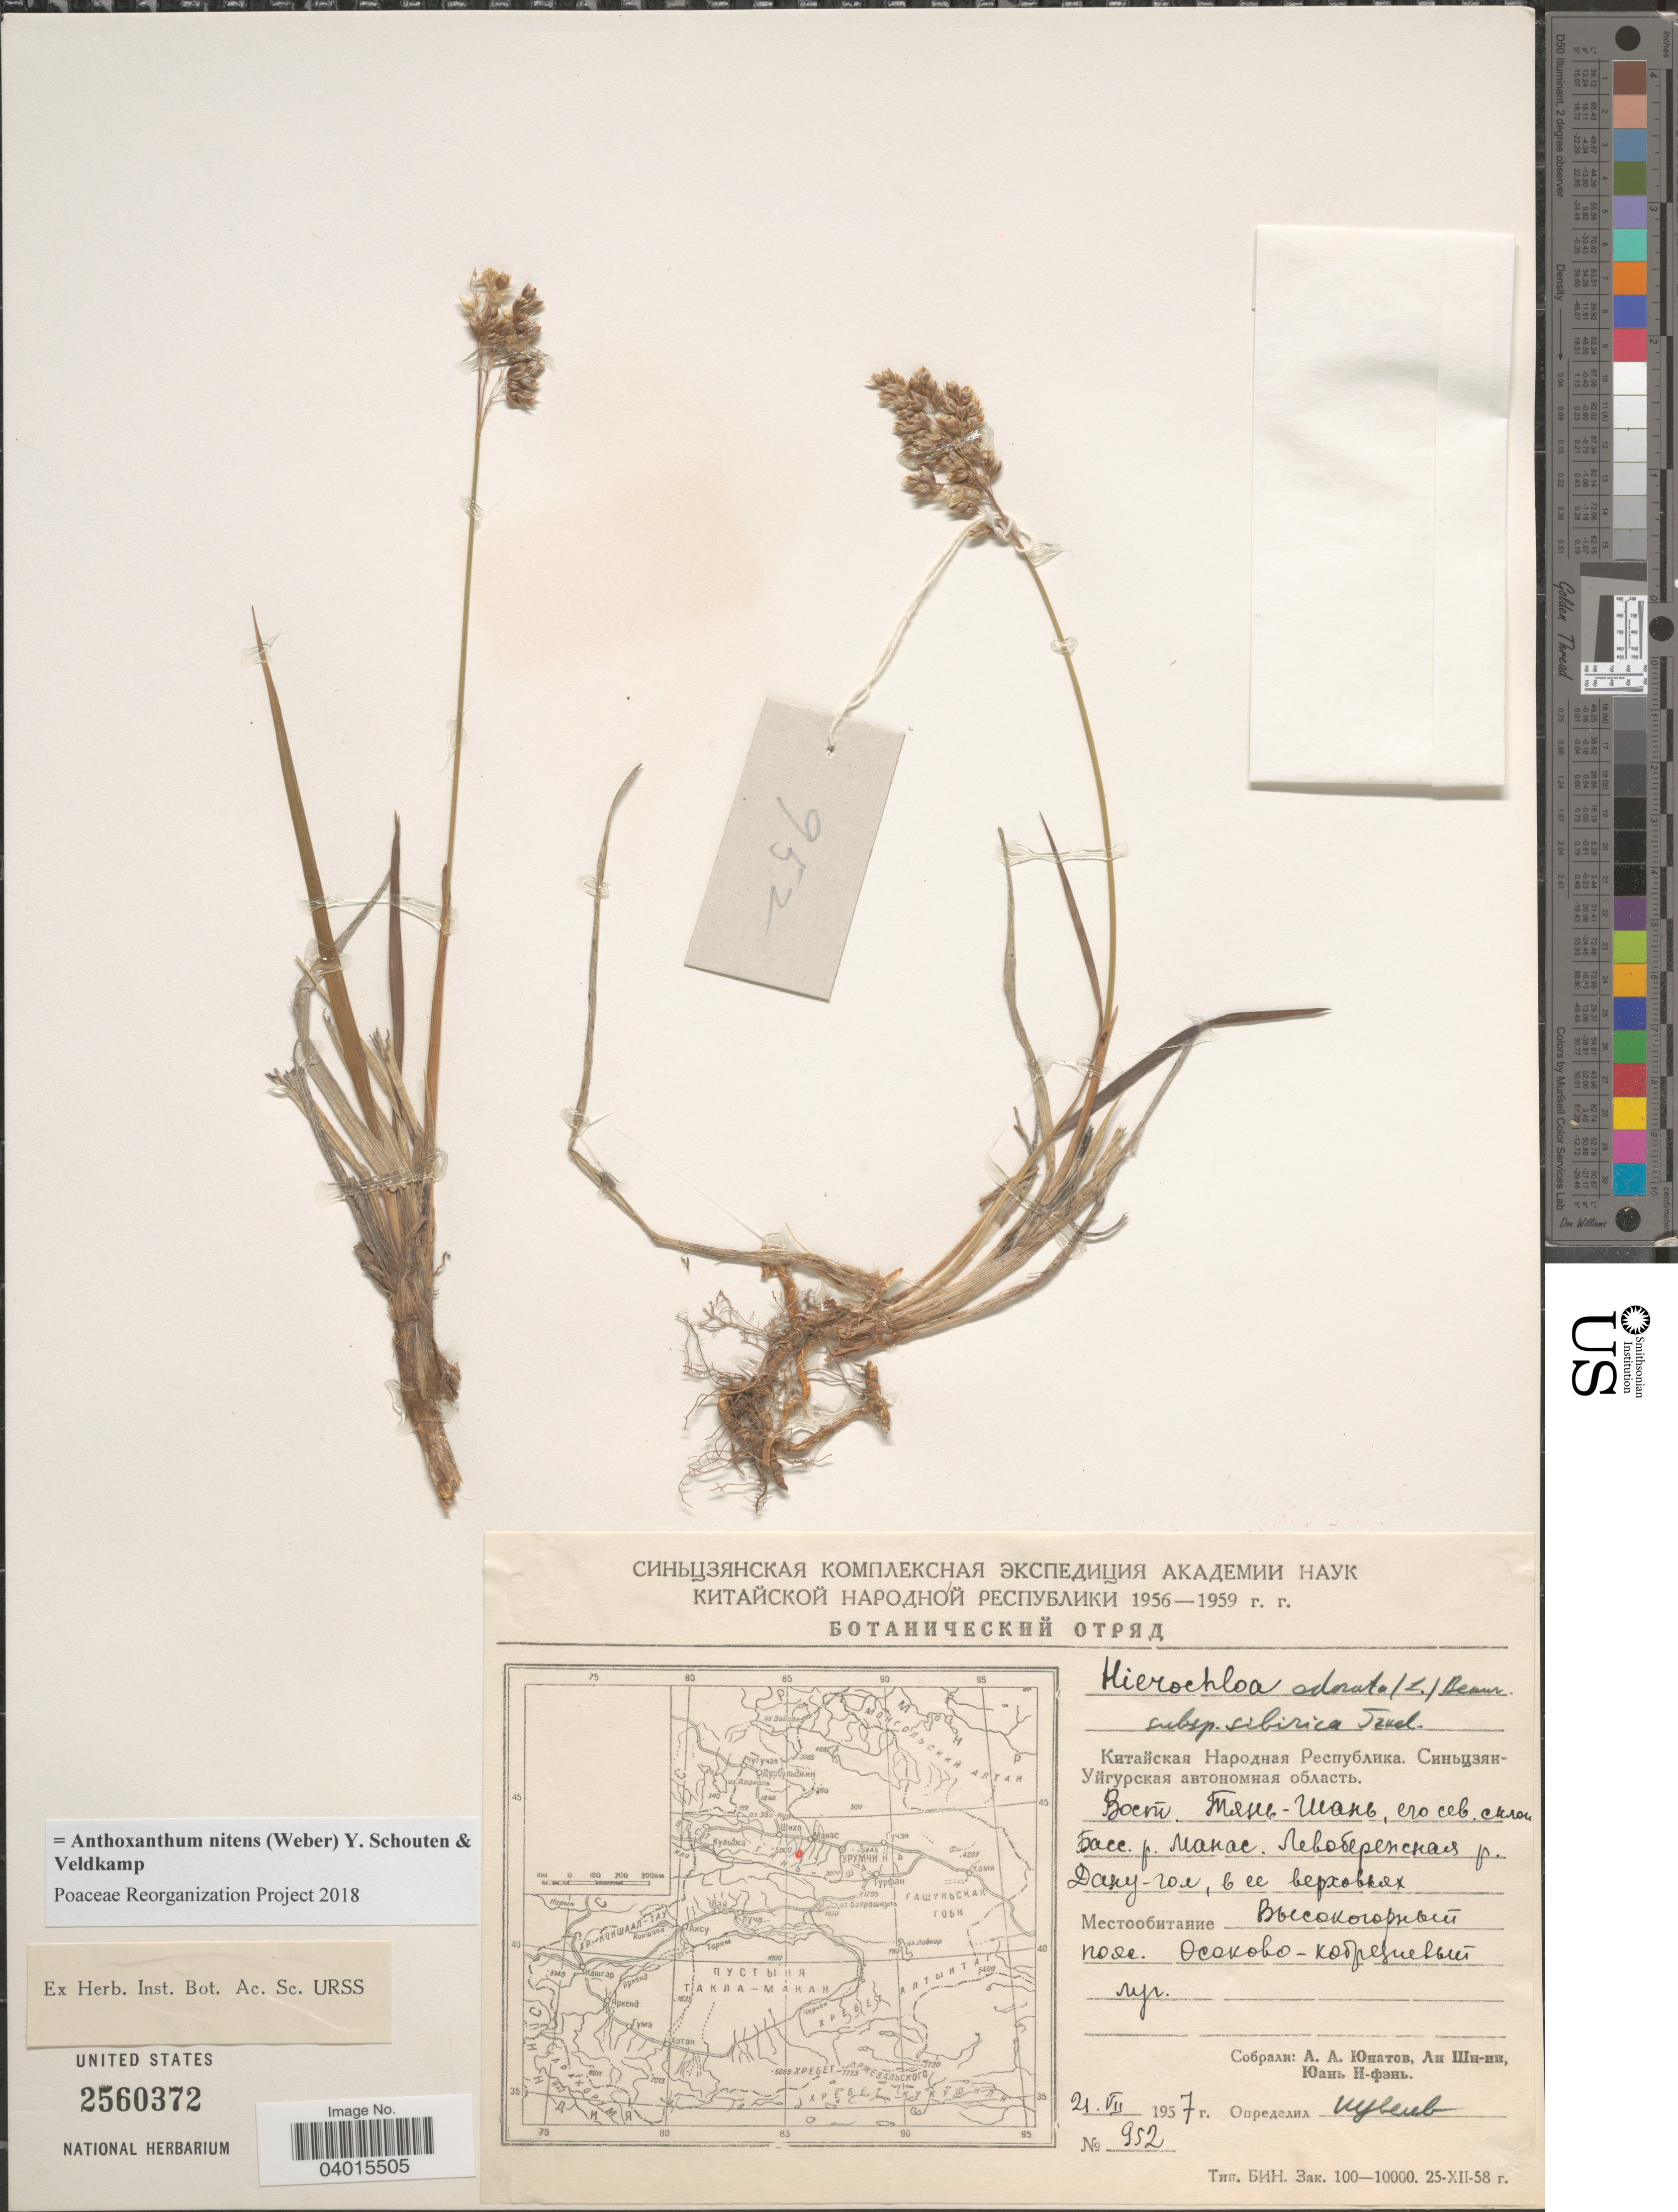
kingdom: Plantae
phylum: Tracheophyta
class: Liliopsida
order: Poales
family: Poaceae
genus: Anthoxanthum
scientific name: Anthoxanthum nitens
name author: (G.H. Weber) R.T.A. Schouten & Veldkamp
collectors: A. Unatov, Lee Shi-in & Yuan I-fen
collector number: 952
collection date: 1957-07-21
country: China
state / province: Xinjiang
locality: Basin of river Manas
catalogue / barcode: US 2560372